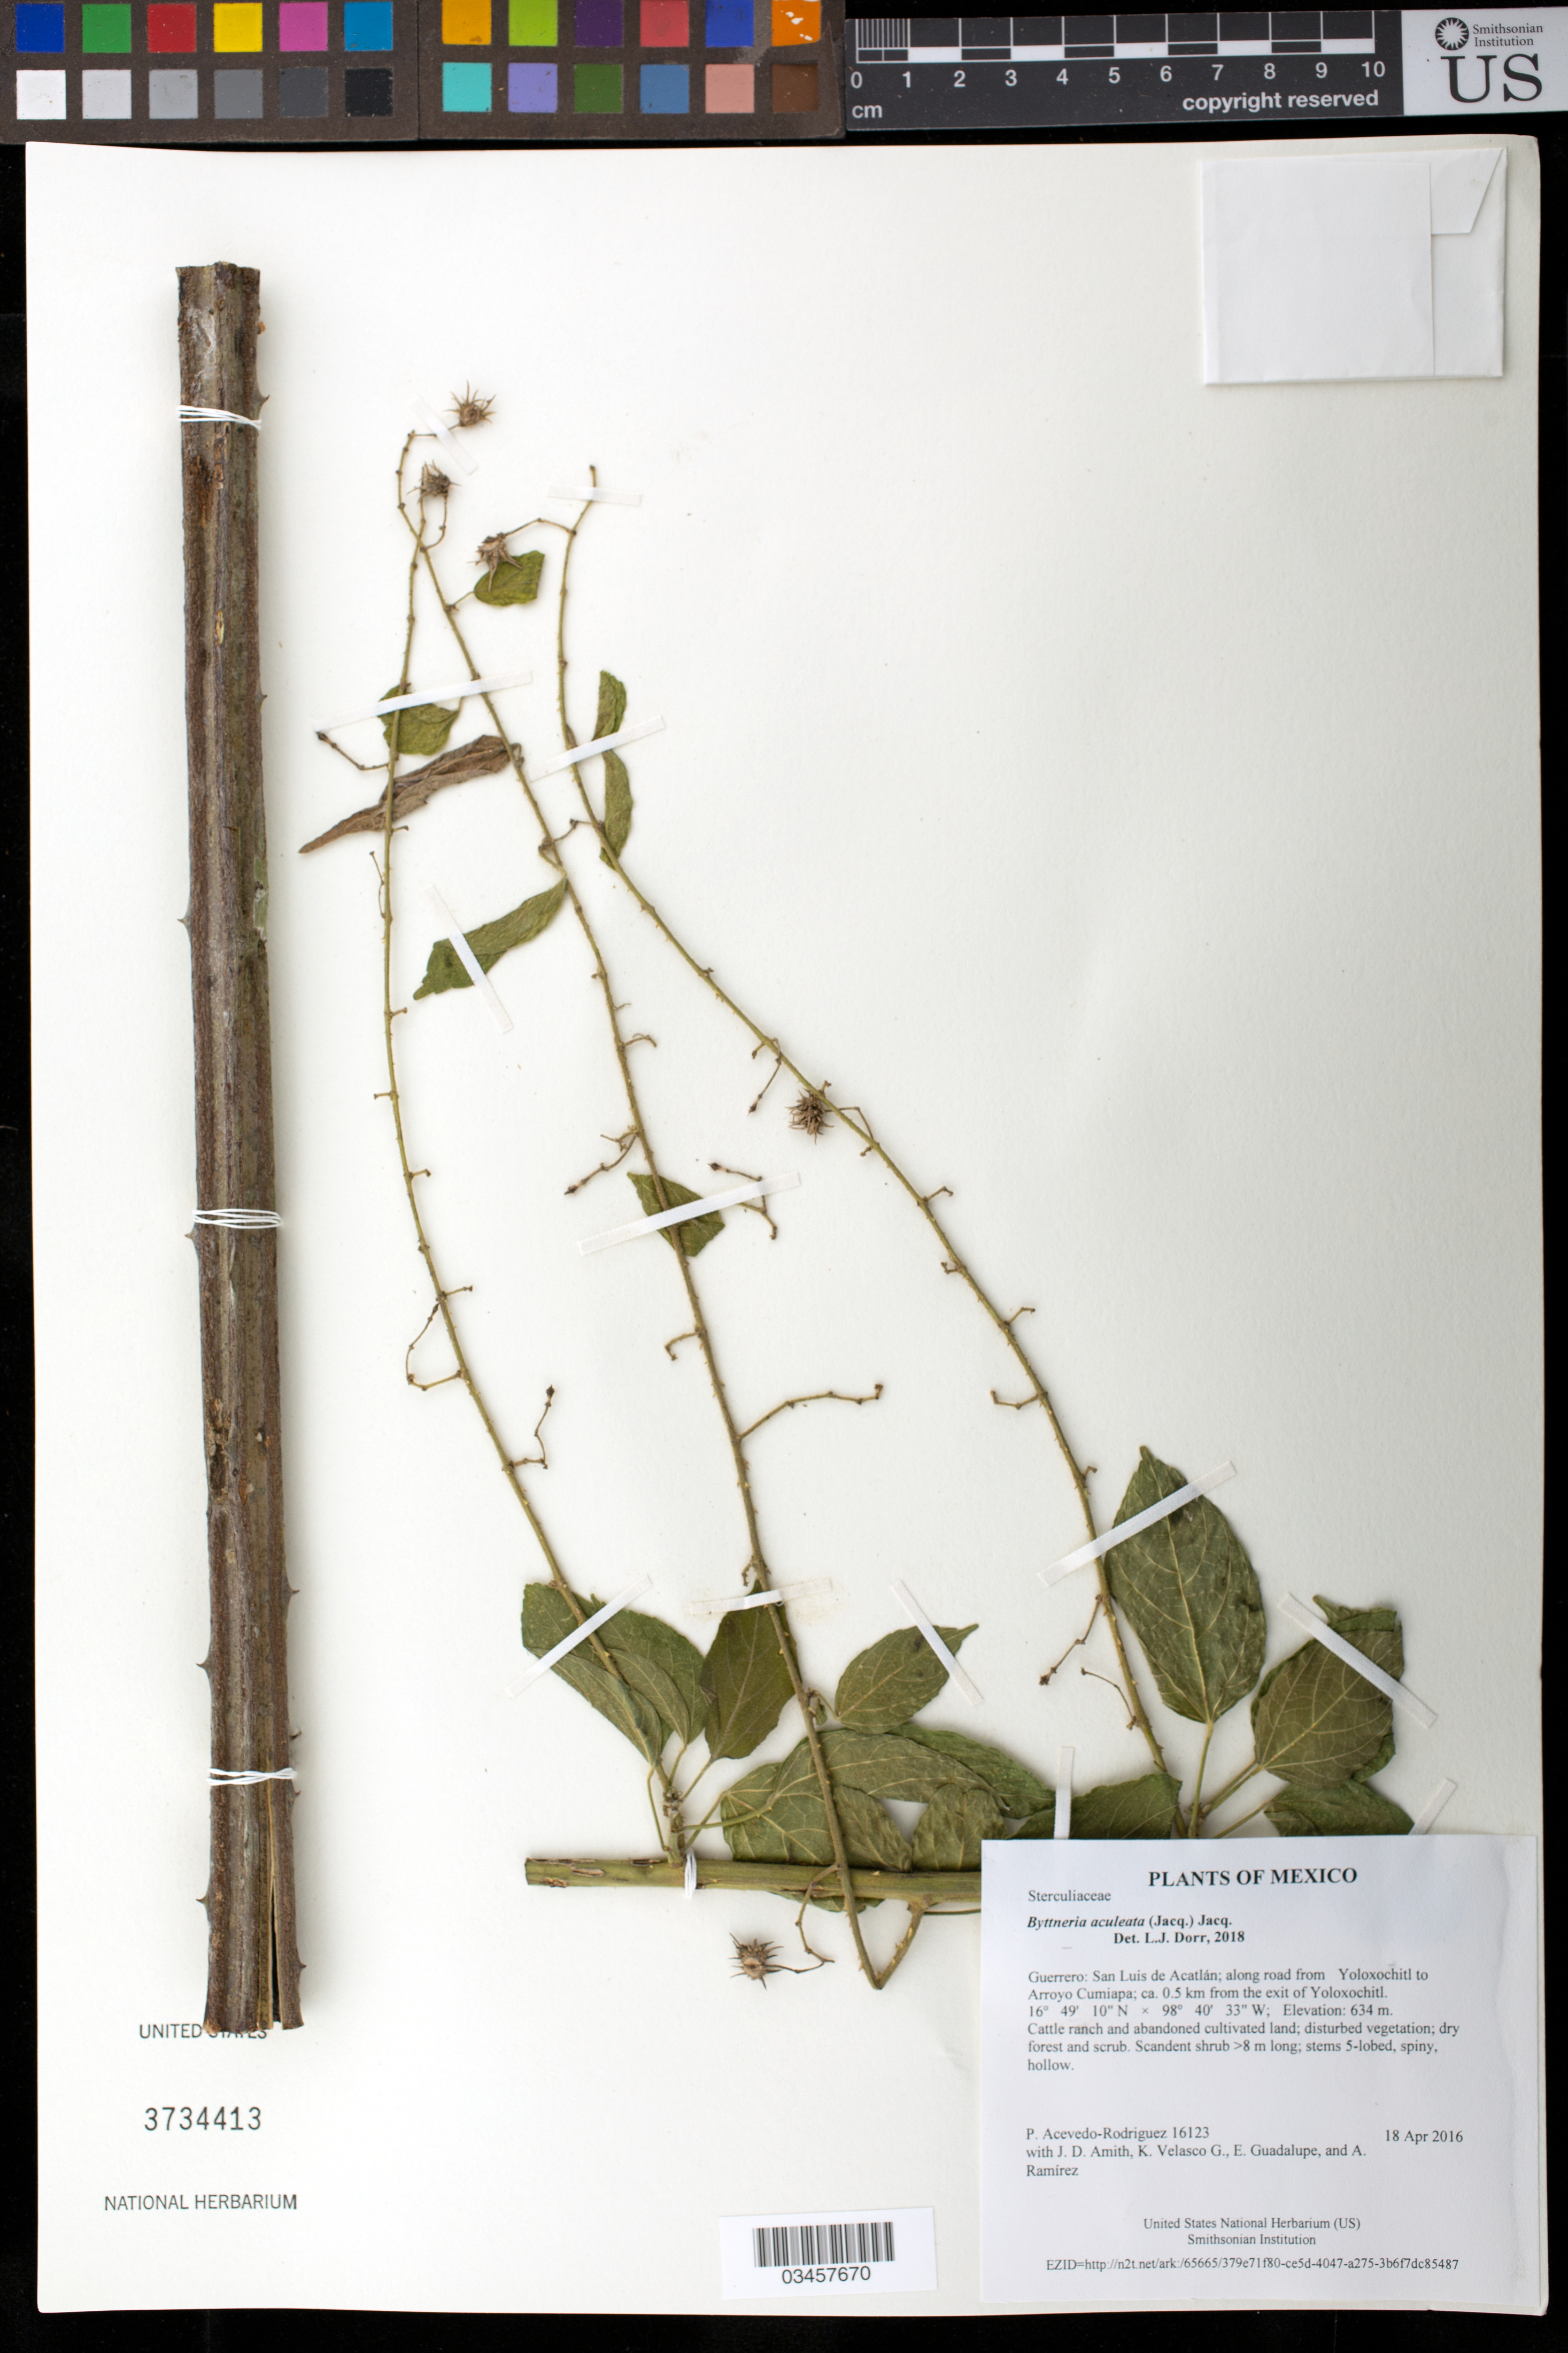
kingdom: Plantae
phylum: Tracheophyta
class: Magnoliopsida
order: Malvales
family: Malvaceae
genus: Byttneria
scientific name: Byttneria aculeata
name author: (Jacq.) Jacq.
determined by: Dorr, L. J., (BOT), Smithsonian Institution - National Museum of Natural History (UNITED STATES)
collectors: P. Acevedo-Rodr., J. D. Amith, K. Velasco G., E. Guadalupe & A. Ramírez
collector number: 16123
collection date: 2016-04-18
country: Mexico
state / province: Guerrero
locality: San Luis de Acatlán; along road from Yoloxochitl to Arroyo Cumiapa; ca. 0.5 km from the exit of Yoloxochitl.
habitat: Cattle ranch and abandoned cultivated land; disturbed vegetation; dry forest and scrub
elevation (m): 634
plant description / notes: US, NY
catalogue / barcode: US 3734413